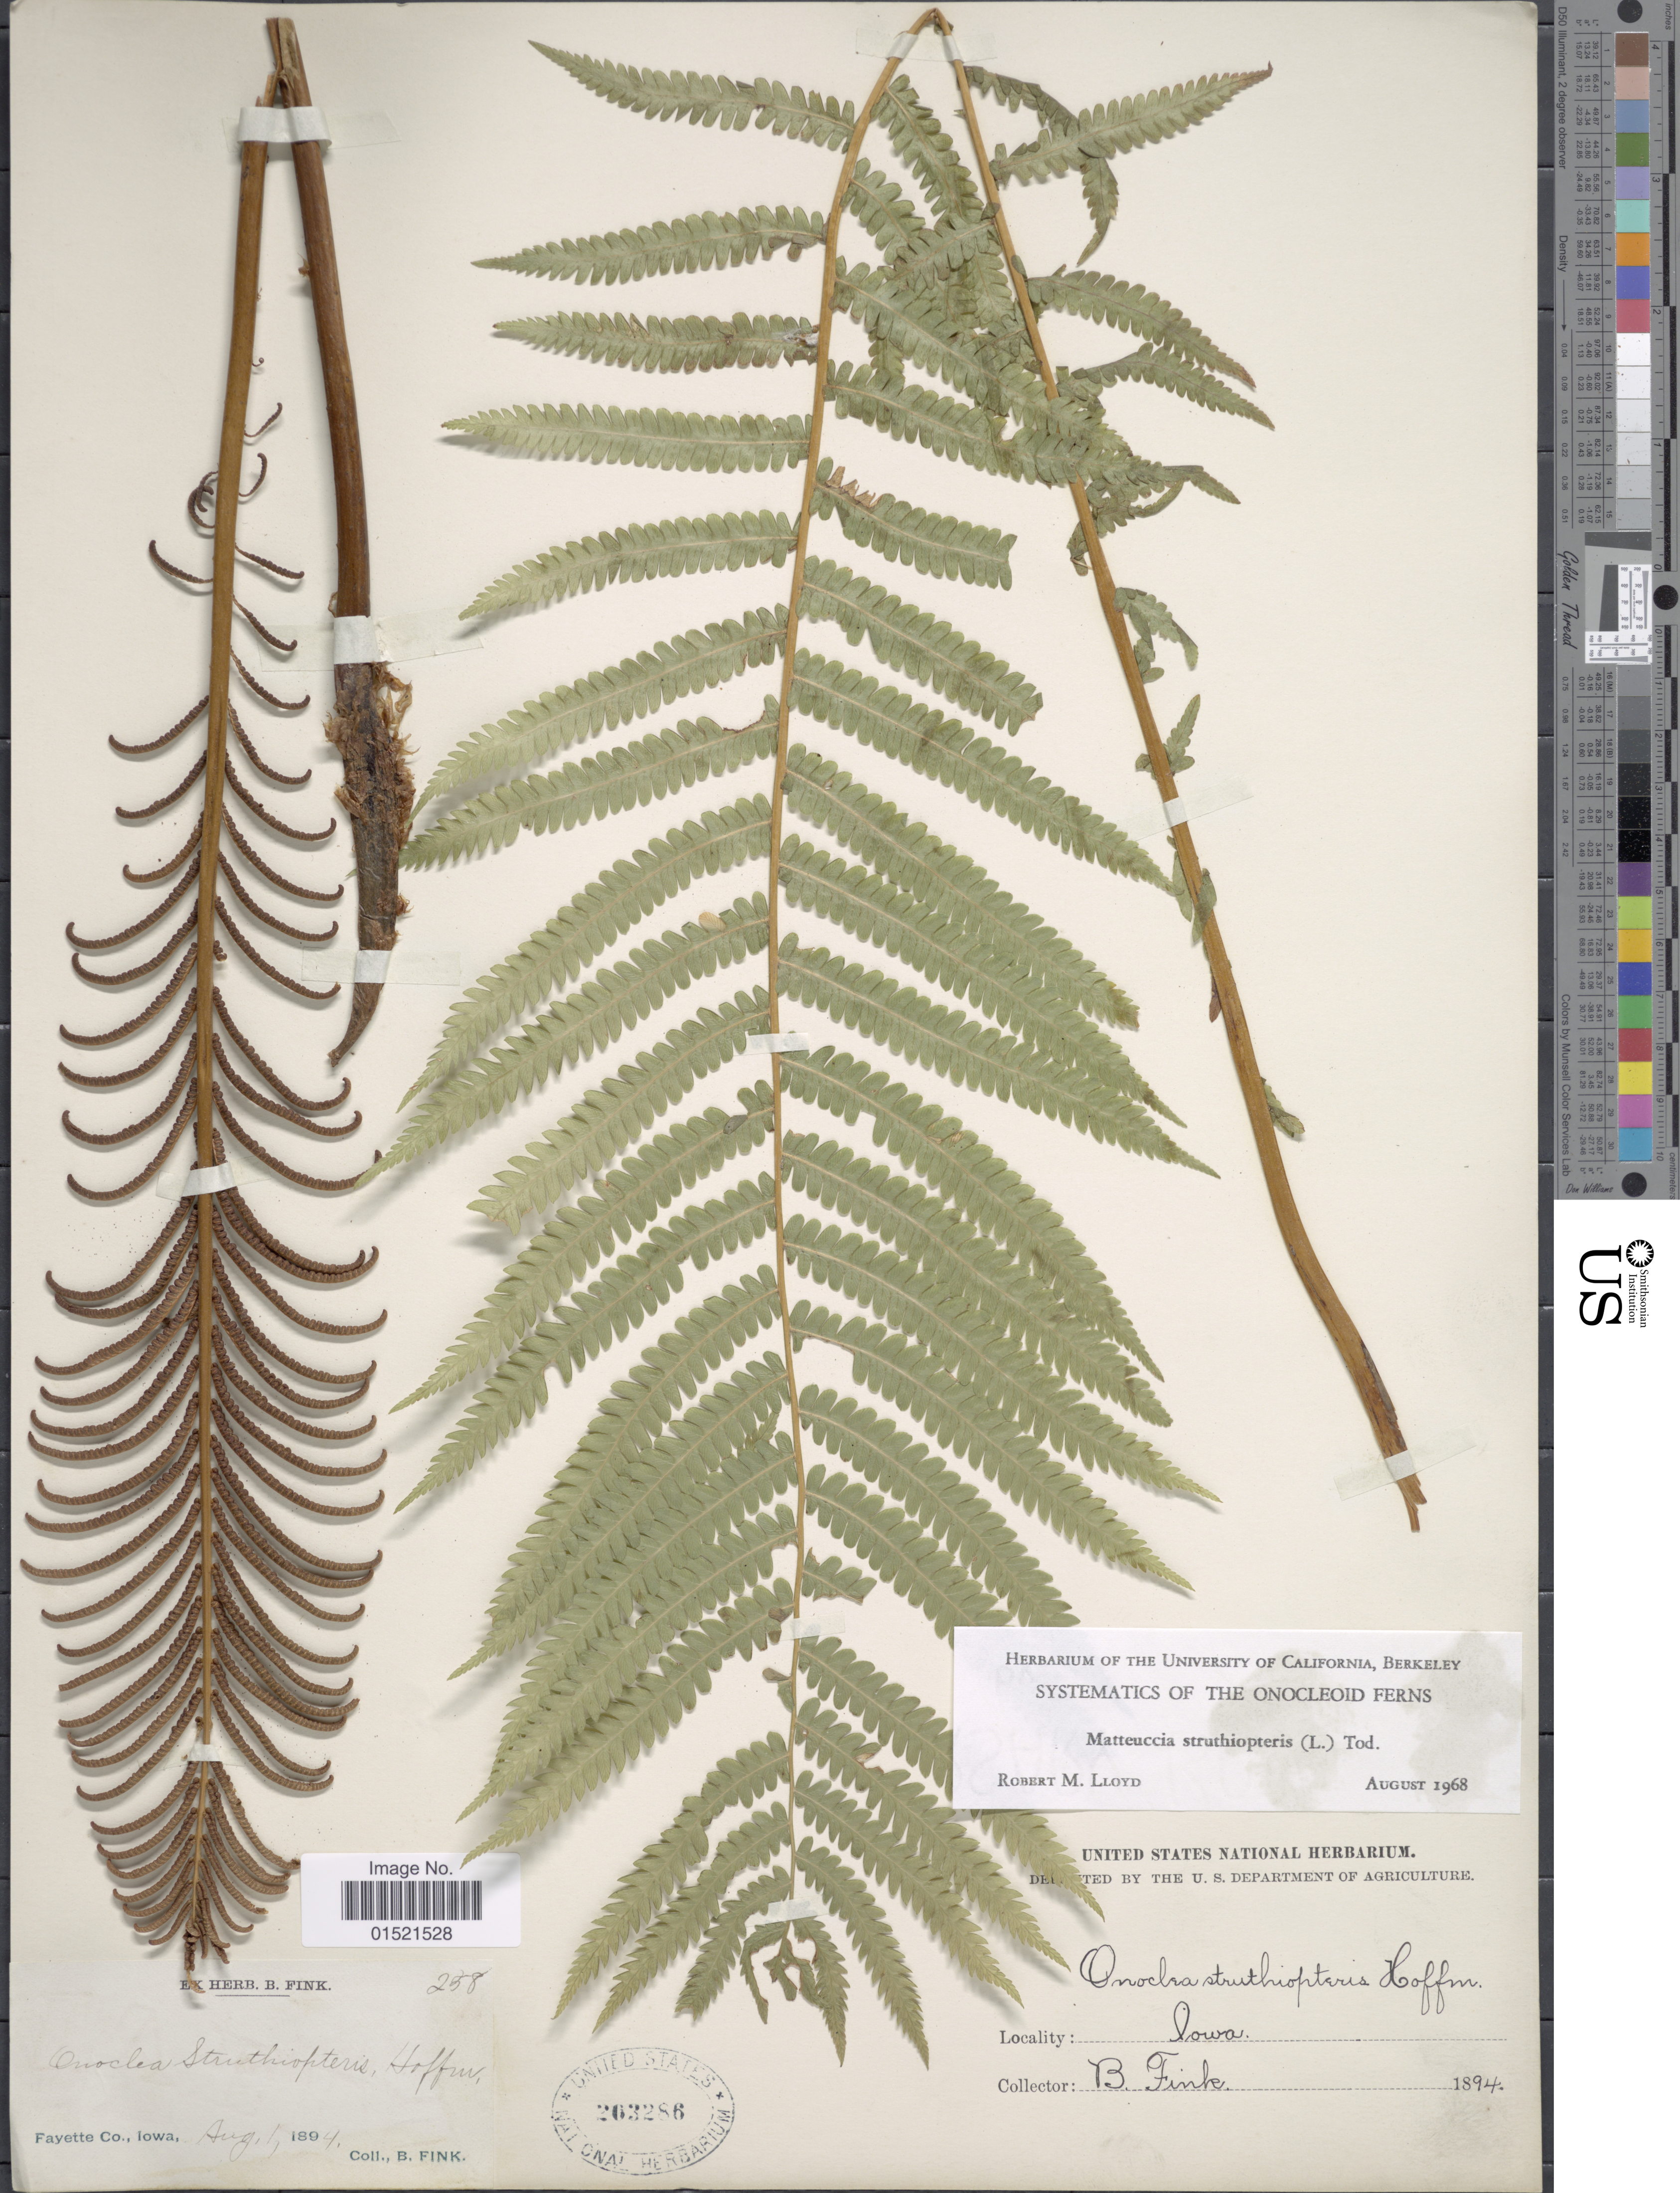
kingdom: Plantae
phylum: Tracheophyta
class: Polypodiopsida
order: Polypodiales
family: Onocleaceae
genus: Matteuccia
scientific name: Matteuccia struthiopteris var. pensylvanica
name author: (Willd.) C.V. Morton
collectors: B. Fink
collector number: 258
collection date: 1894-08-01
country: United States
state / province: Iowa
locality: Fayette Co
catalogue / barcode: US 263286